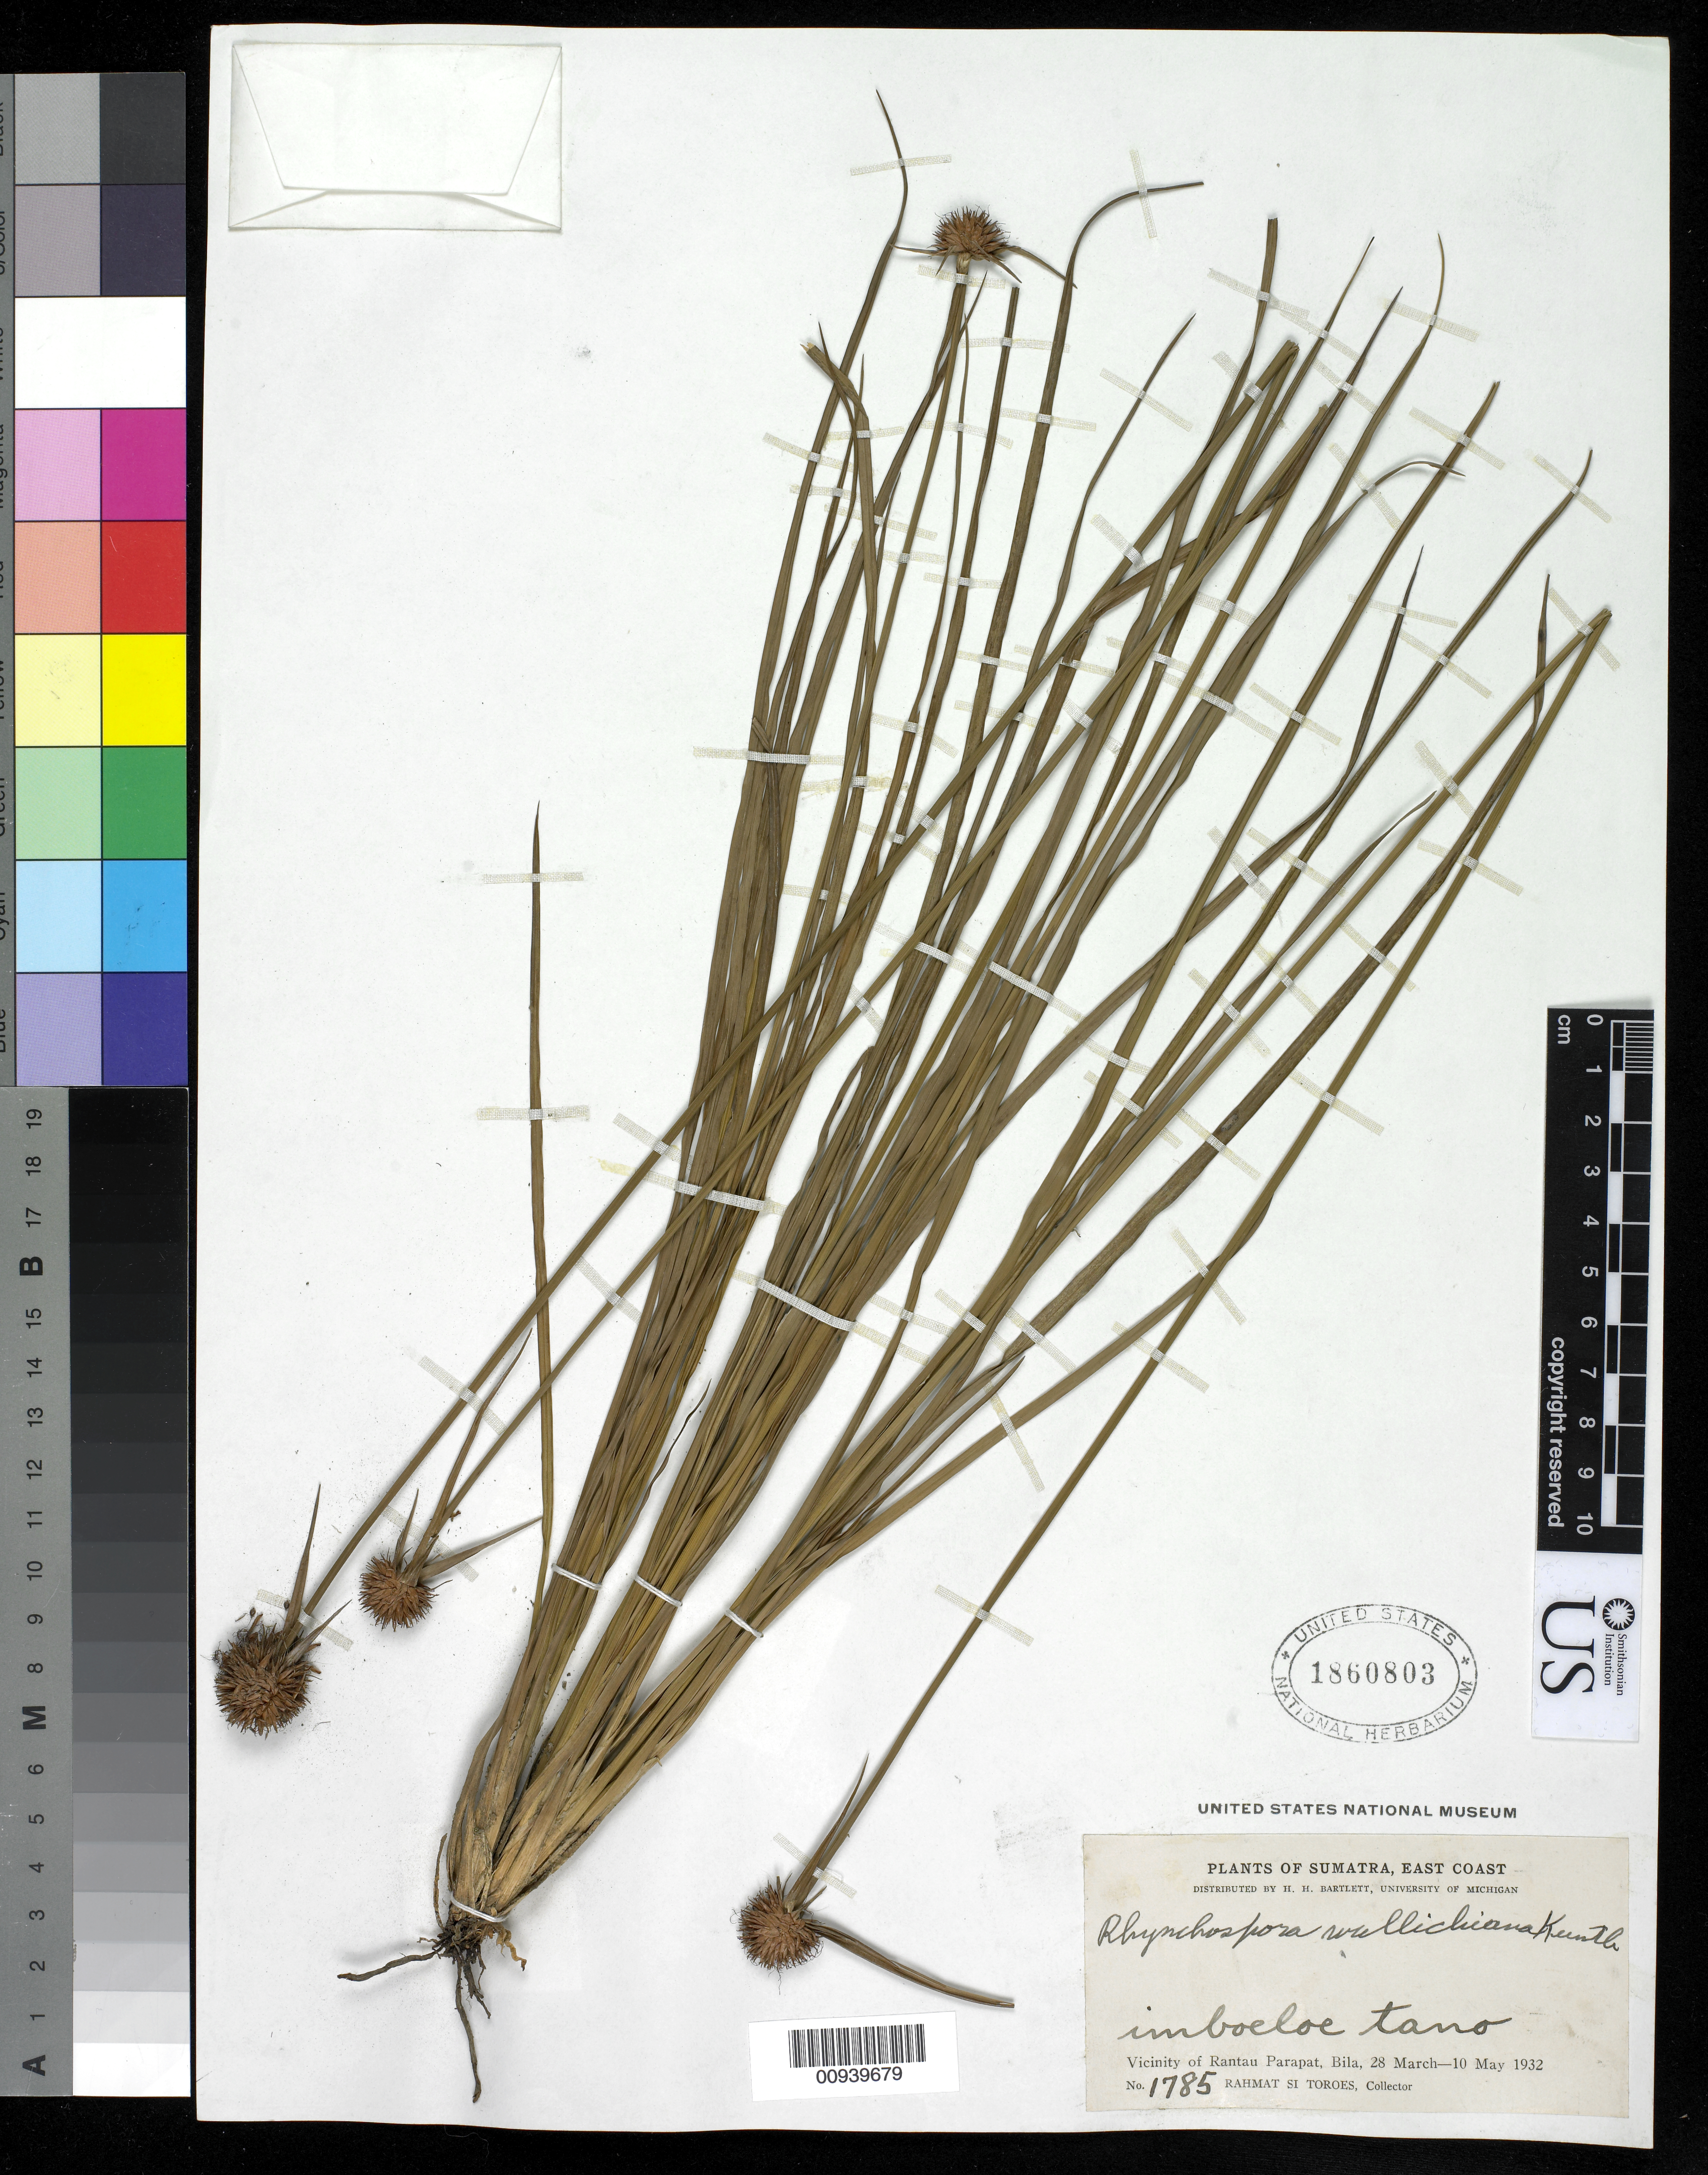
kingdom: Plantae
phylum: Tracheophyta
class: Liliopsida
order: Poales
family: Cyperaceae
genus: Rhynchospora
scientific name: Rhynchospora rubra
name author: (Lour.) Makino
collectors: Rahmat Si Boeea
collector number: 1785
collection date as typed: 28 Mar 1932 to 10 May 1932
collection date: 1932-03-28/1932-05-10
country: Indonesia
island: Sumatra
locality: Vicinity of Rantau Parapat, Bila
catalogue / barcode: US 1860803